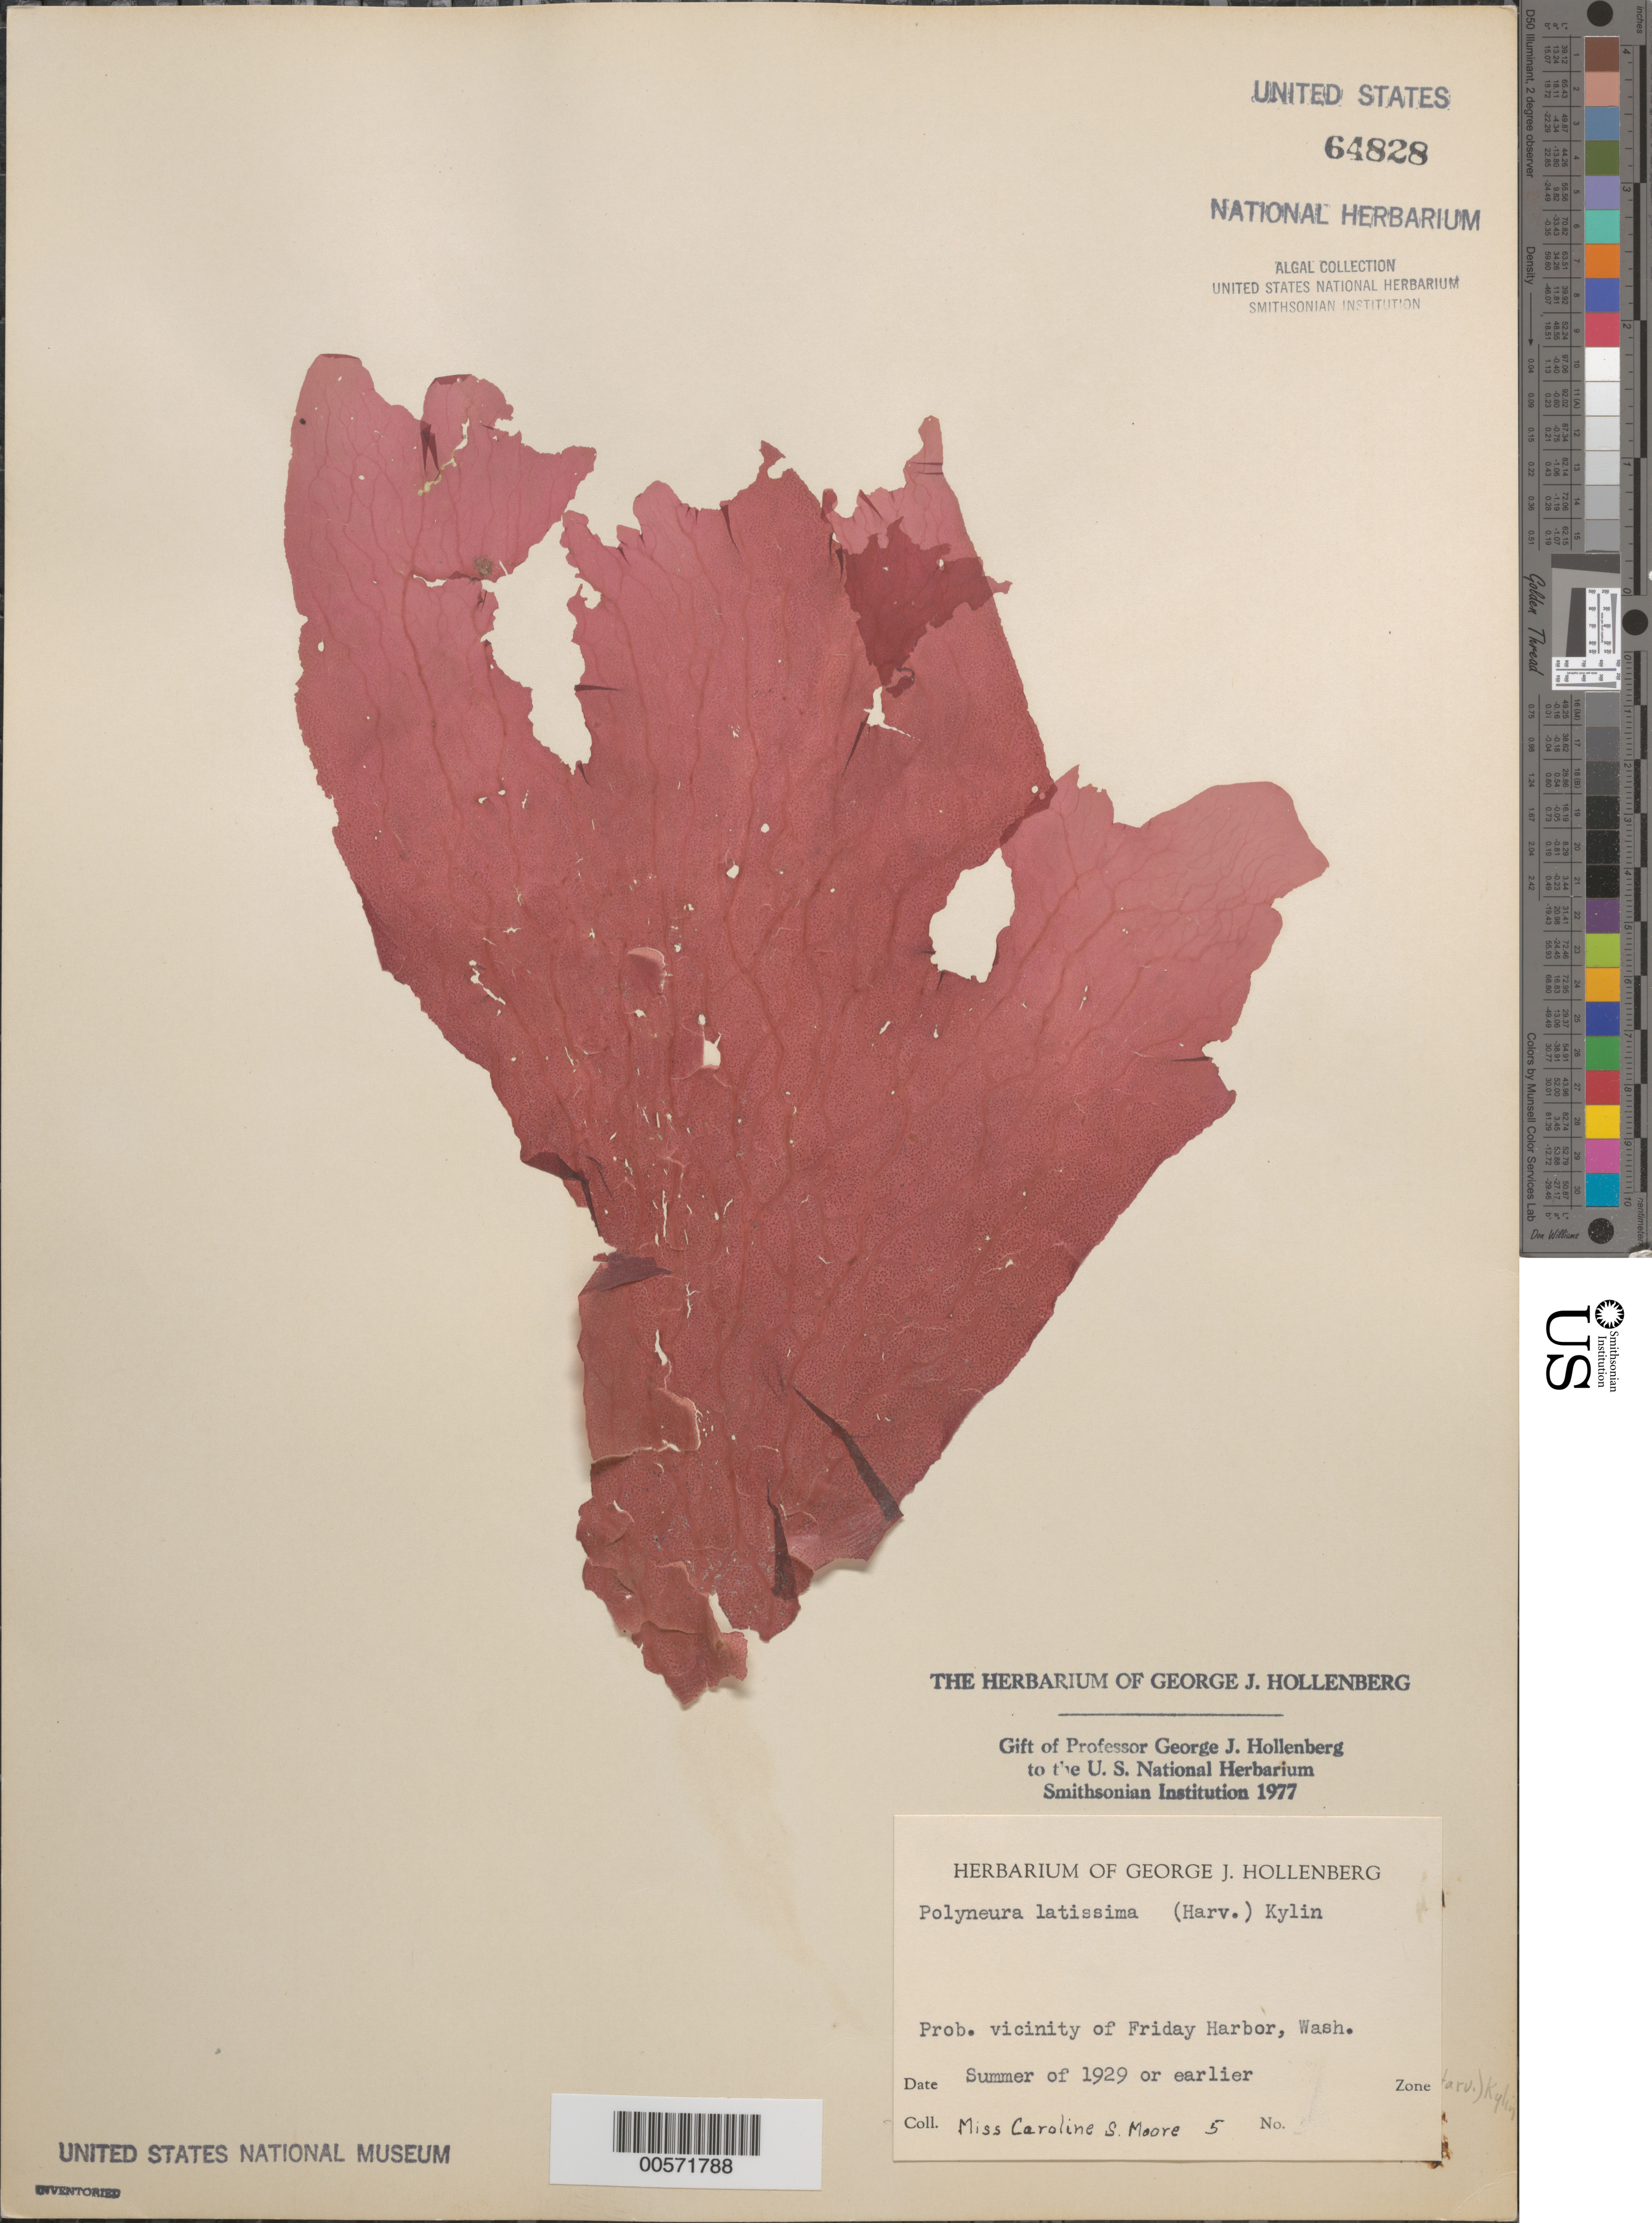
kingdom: Plantae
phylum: Rhodophyta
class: Florideophyceae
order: Ceramiales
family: Delesseriaceae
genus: Polyneura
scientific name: Polyneura latissima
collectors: C. Moore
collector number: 5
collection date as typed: Sum 1929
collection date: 1929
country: United States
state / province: Washington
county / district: San Juan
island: San Juan Island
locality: Probably Friday Harbor area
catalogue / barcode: US 64828